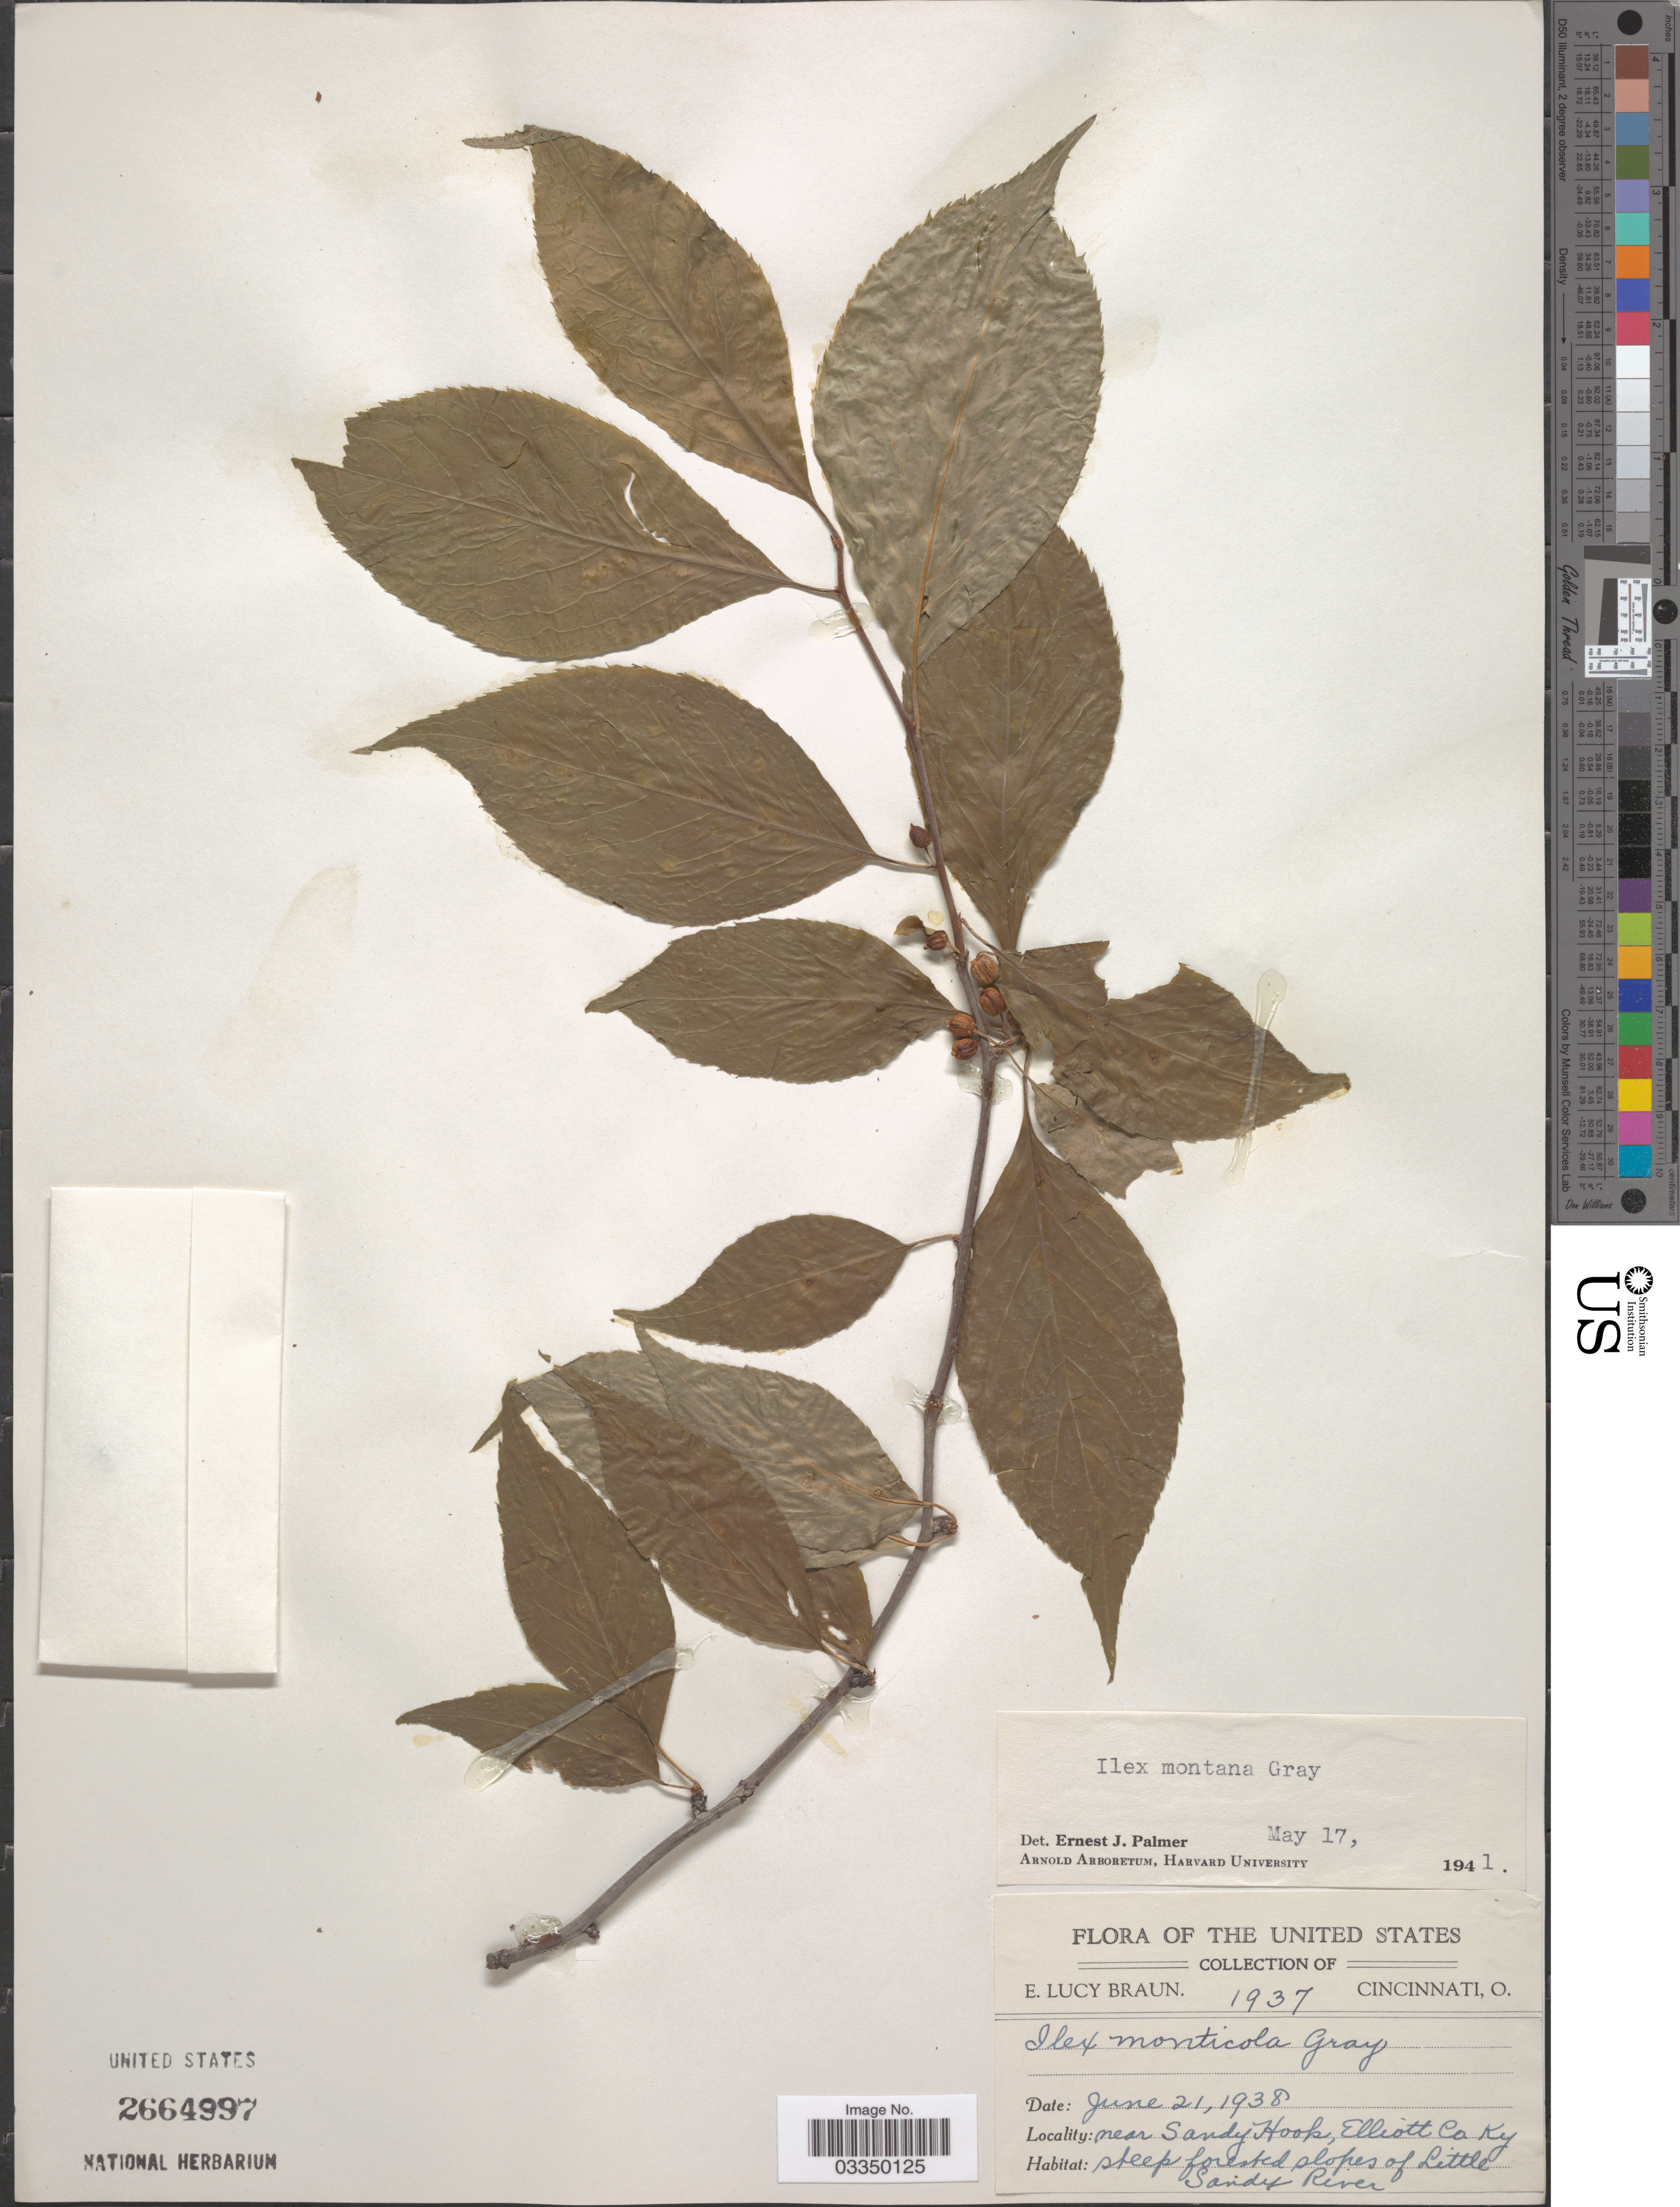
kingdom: Plantae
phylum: Tracheophyta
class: Magnoliopsida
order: Aquifoliales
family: Aquifoliaceae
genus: Ilex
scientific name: Ilex montana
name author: Torr. & A. Gray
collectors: E. L. Braun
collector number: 1937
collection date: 1938-06-21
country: United States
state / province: Kentucky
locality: Near Sandy Hook, Elliot Co. Steep forested slopes of Little Sandy River.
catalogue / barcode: US 2664997